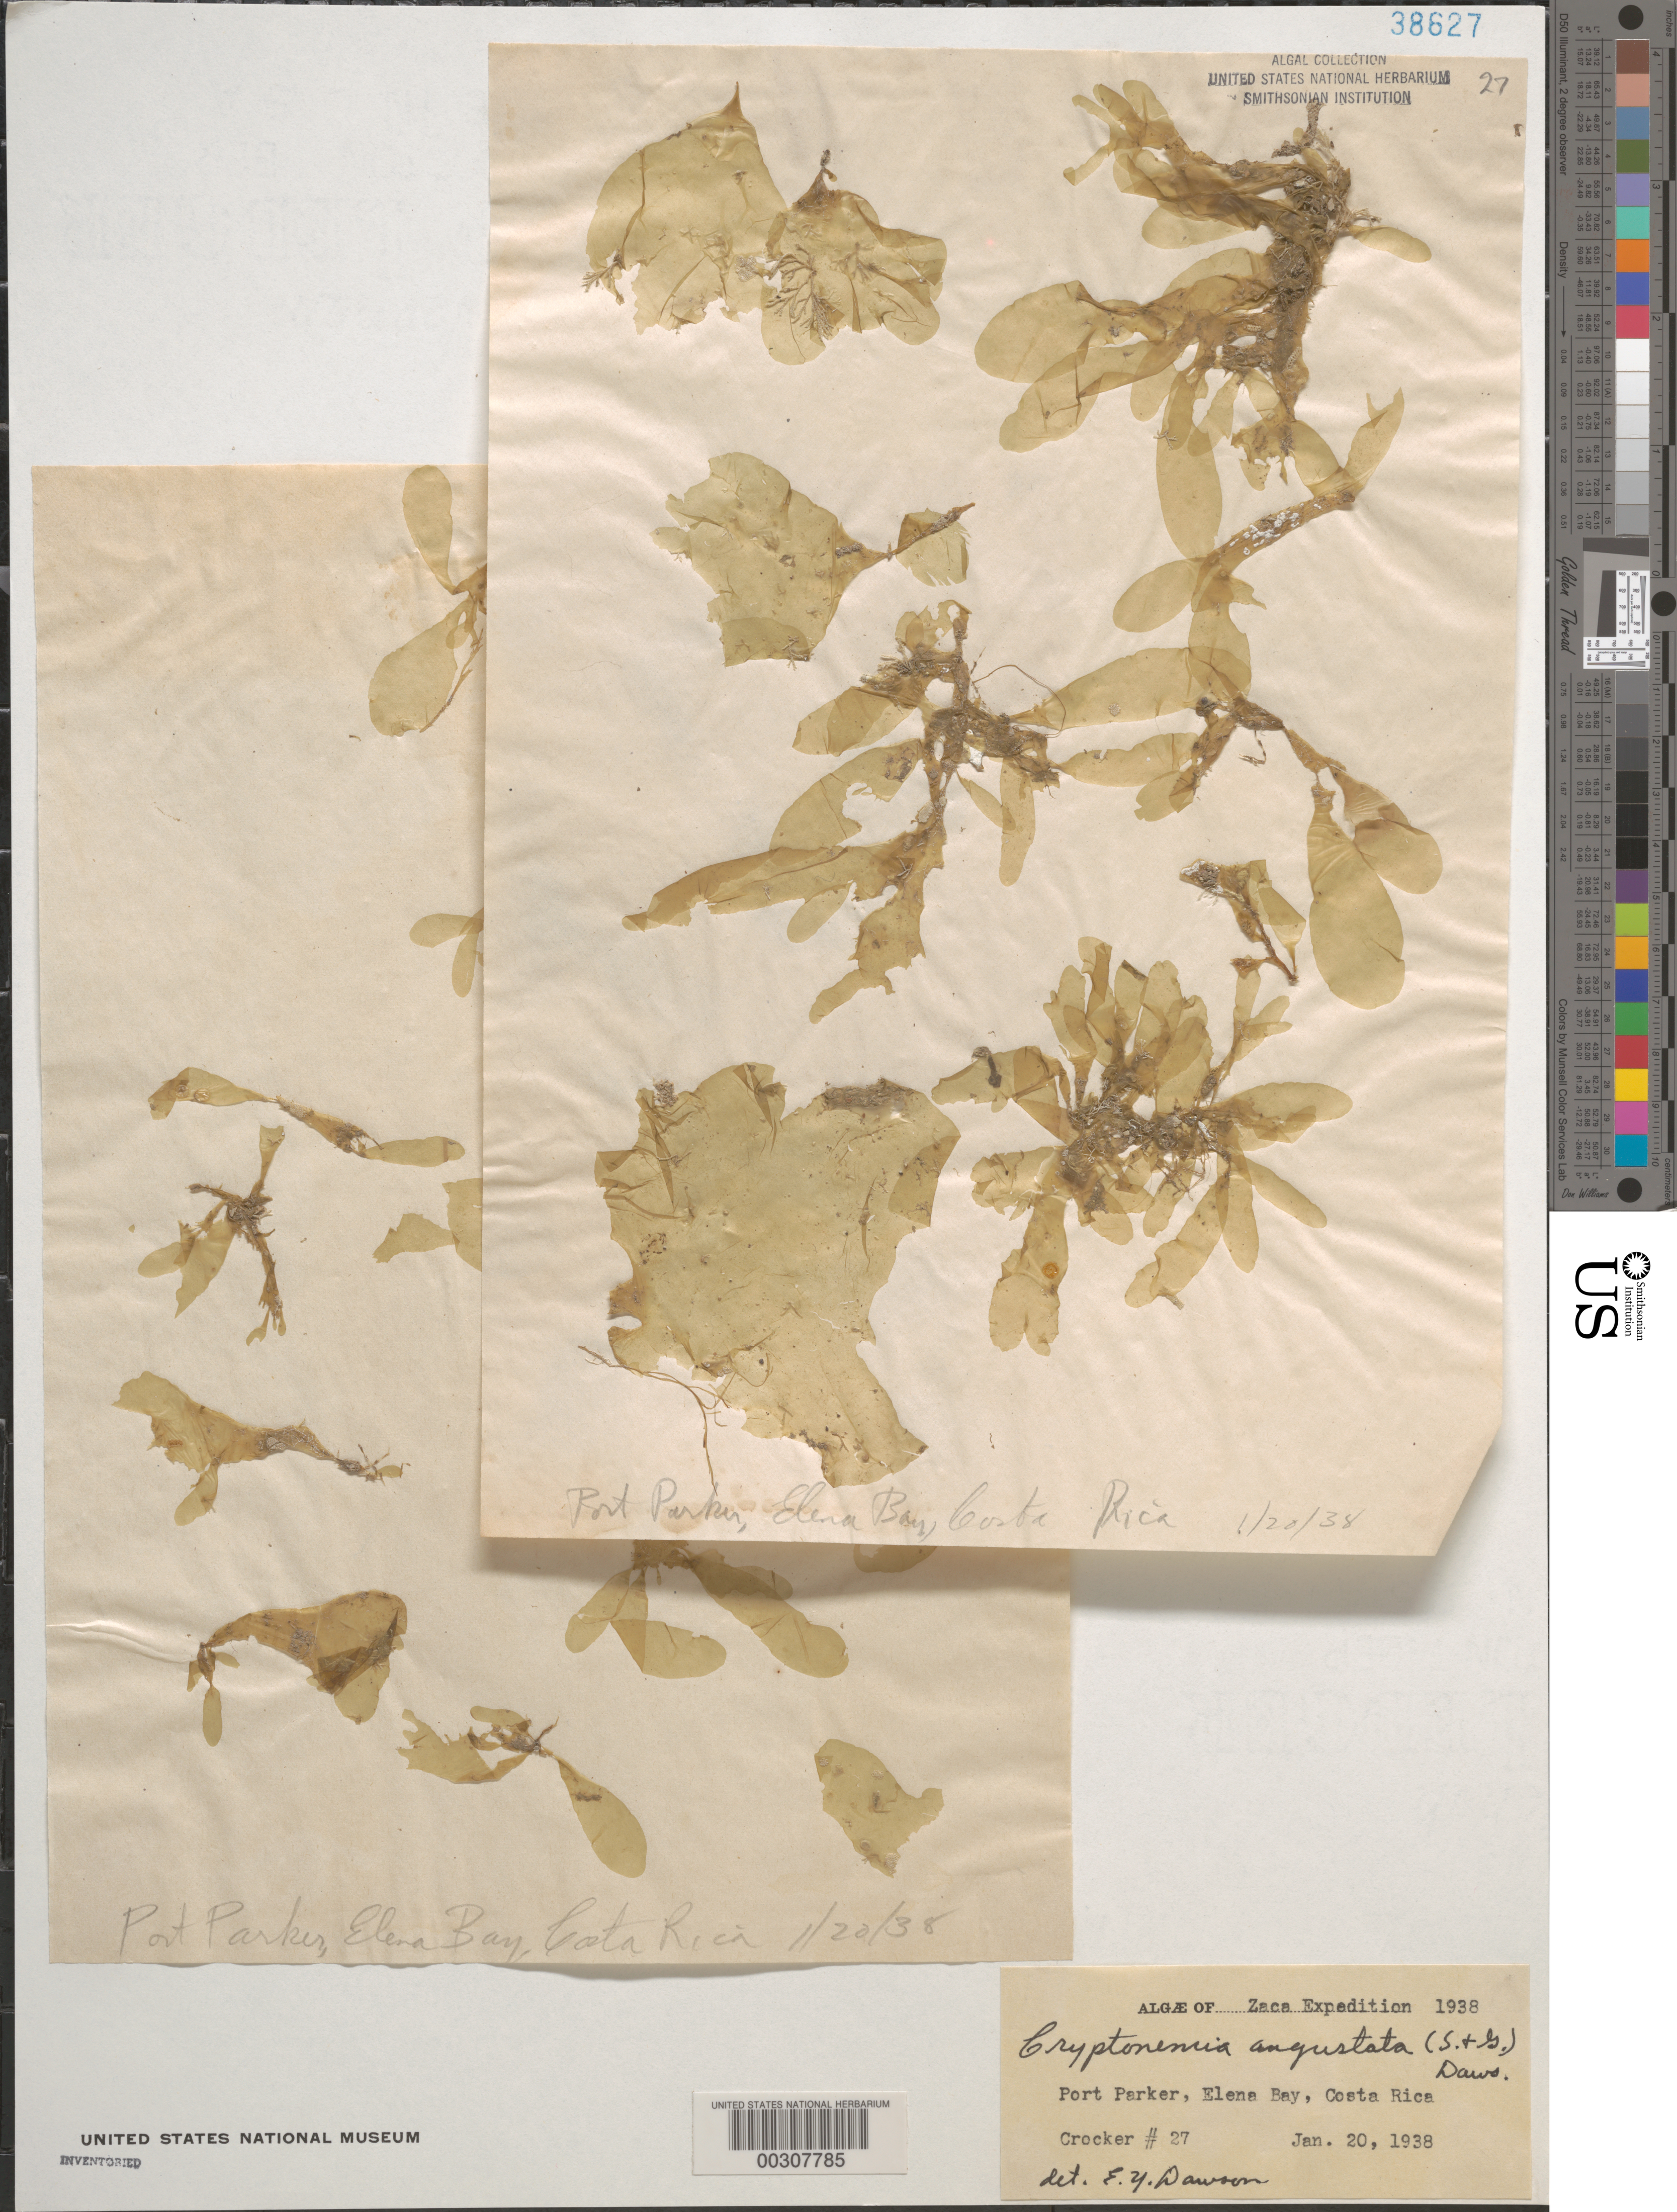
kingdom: Plantae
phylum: Rhodophyta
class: Florideophyceae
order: Halymeniales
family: Halymeniaceae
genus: Cryptonemia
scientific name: Cryptonemia angustata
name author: Okamura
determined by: Dawson, E. Y.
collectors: T. Crocker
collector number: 27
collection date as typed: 20 Jan 1938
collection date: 1938-01-20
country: Costa Rica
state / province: Guanacaste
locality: Port Parker, Elena Bay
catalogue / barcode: US 38627